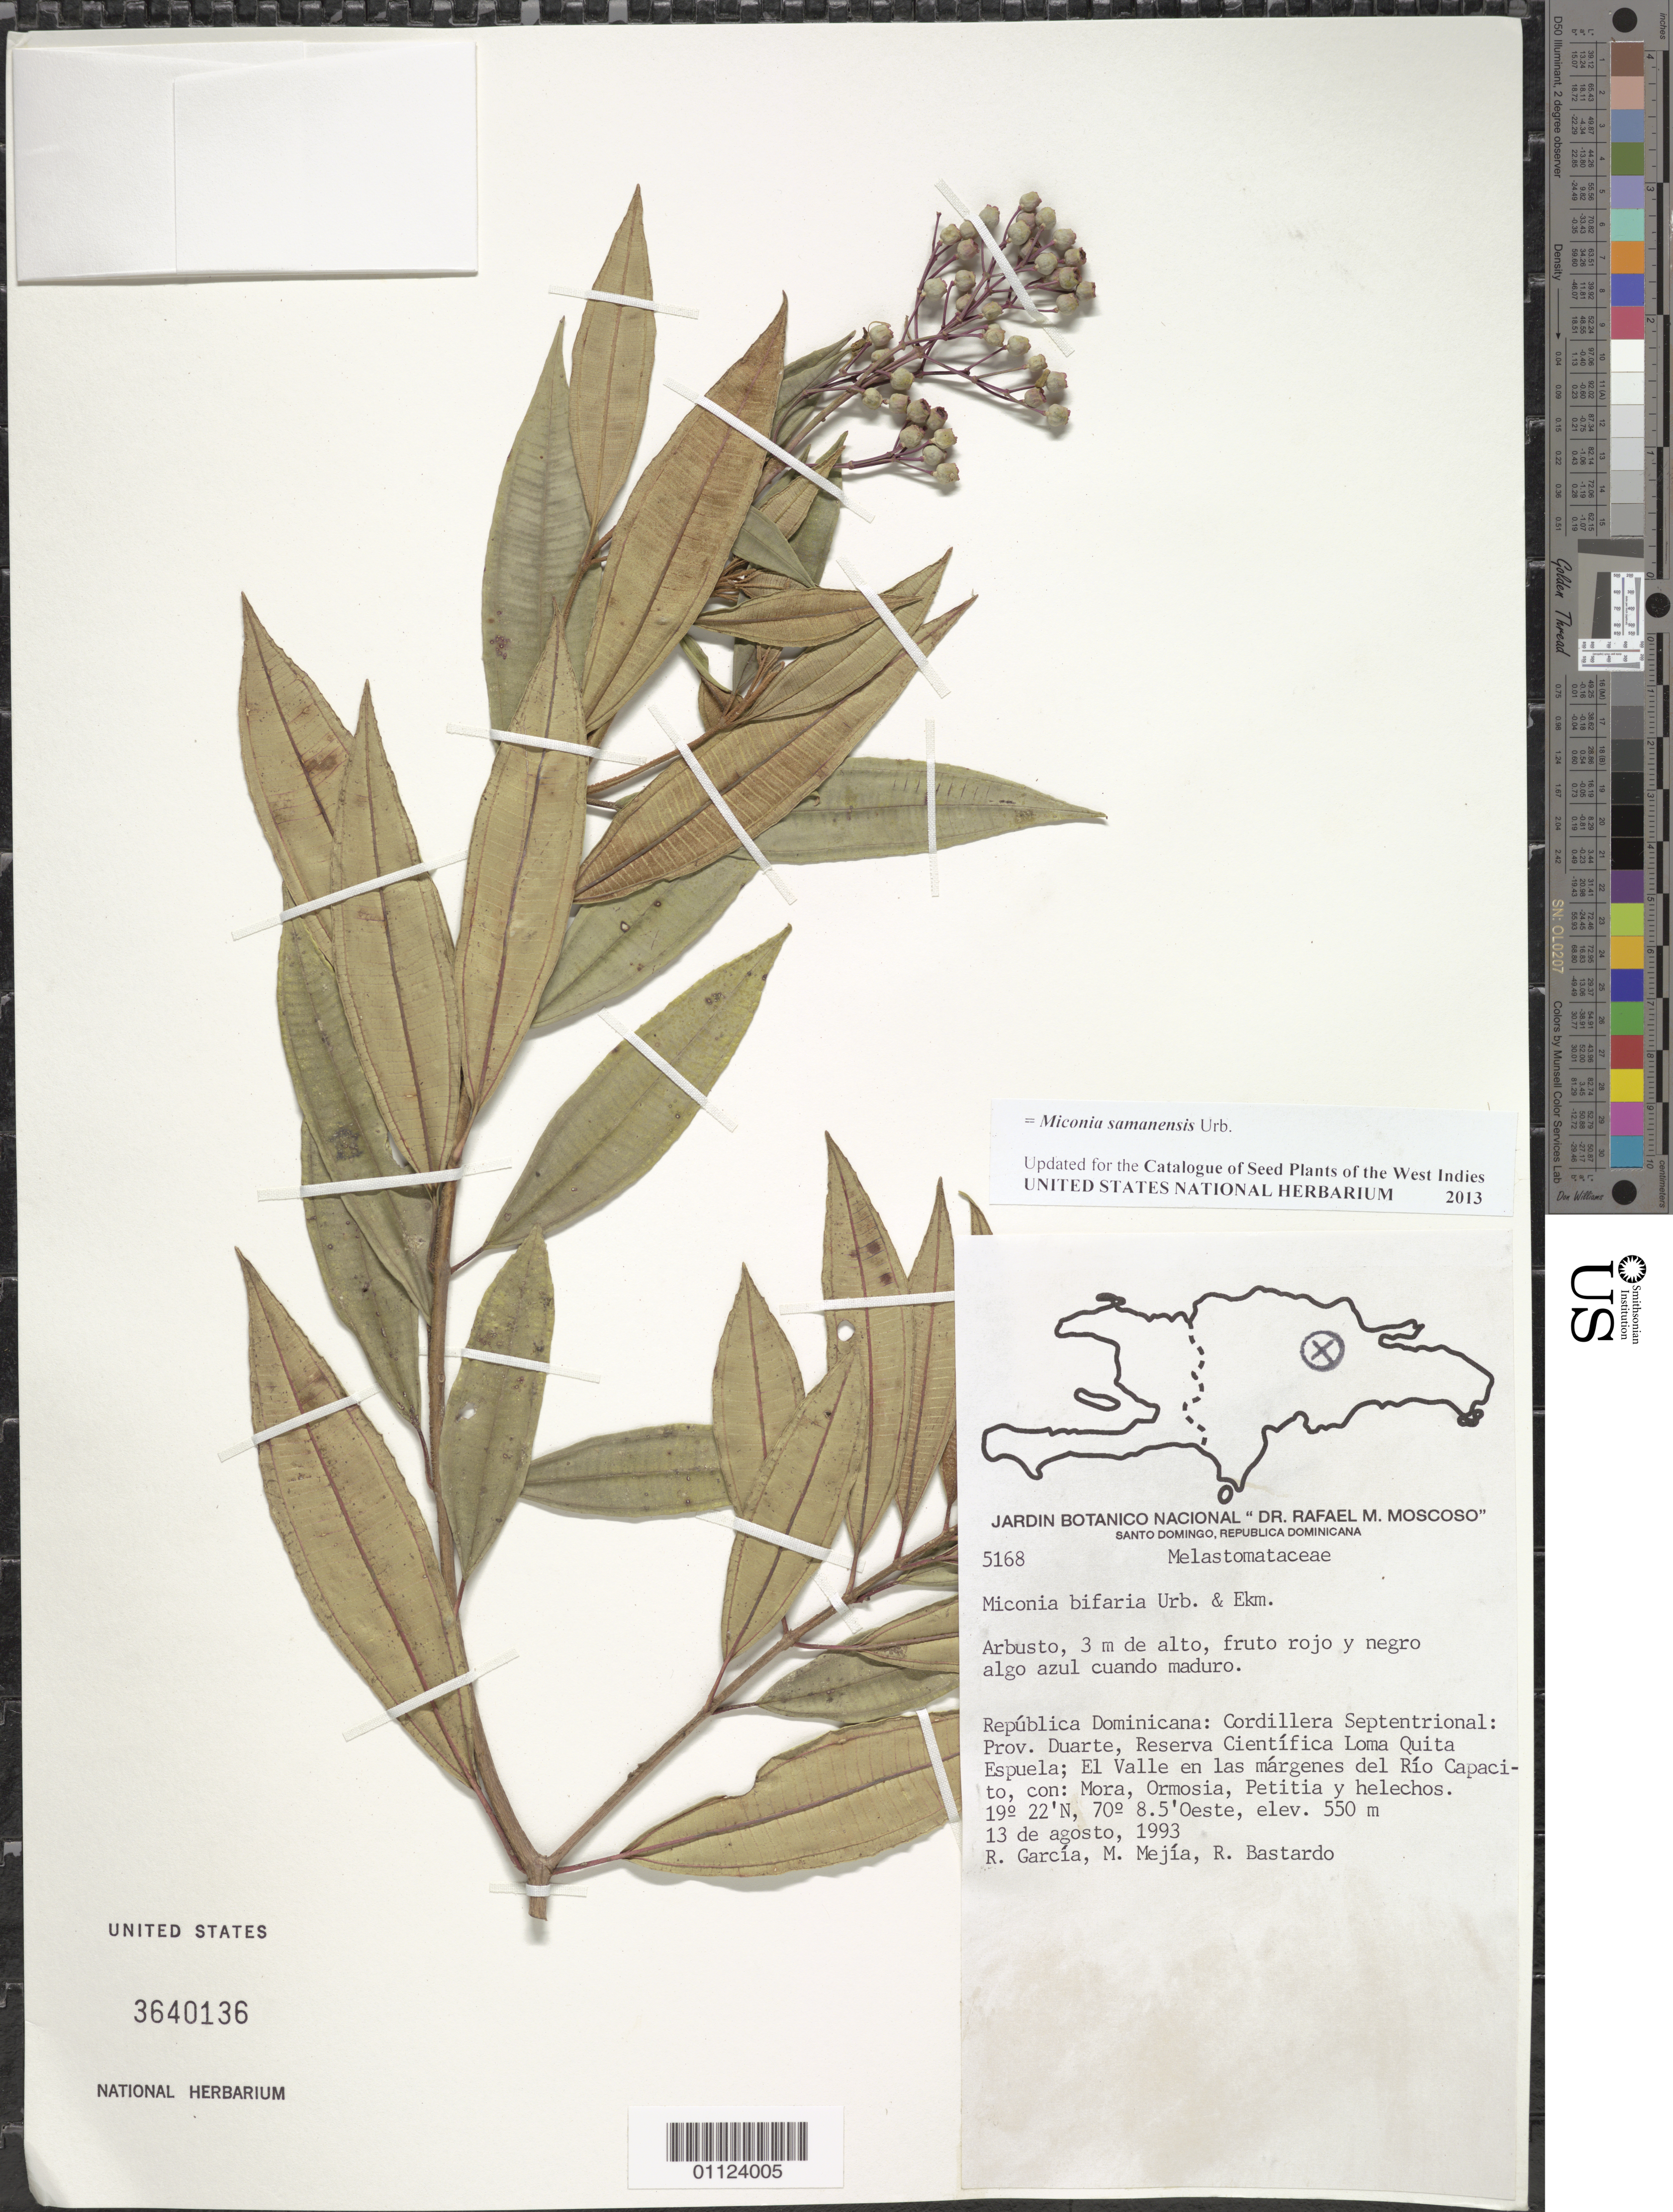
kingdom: Plantae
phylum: Tracheophyta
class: Magnoliopsida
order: Myrtales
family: Melastomataceae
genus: Miconia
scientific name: Miconia samanensis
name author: Urb.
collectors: R. G. García, M. Mejia & R. Bastardo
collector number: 5168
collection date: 1993-08-13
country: Dominican Republic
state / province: Duarte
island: Hispaniola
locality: Cordillera Septentrional, Reserva Científica Loma Quita Espuela. El Valle, en las márgenes del Río Capacito.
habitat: Con: Mora, Ormosia, Petitia y helechos.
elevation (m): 550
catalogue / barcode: US 3640136